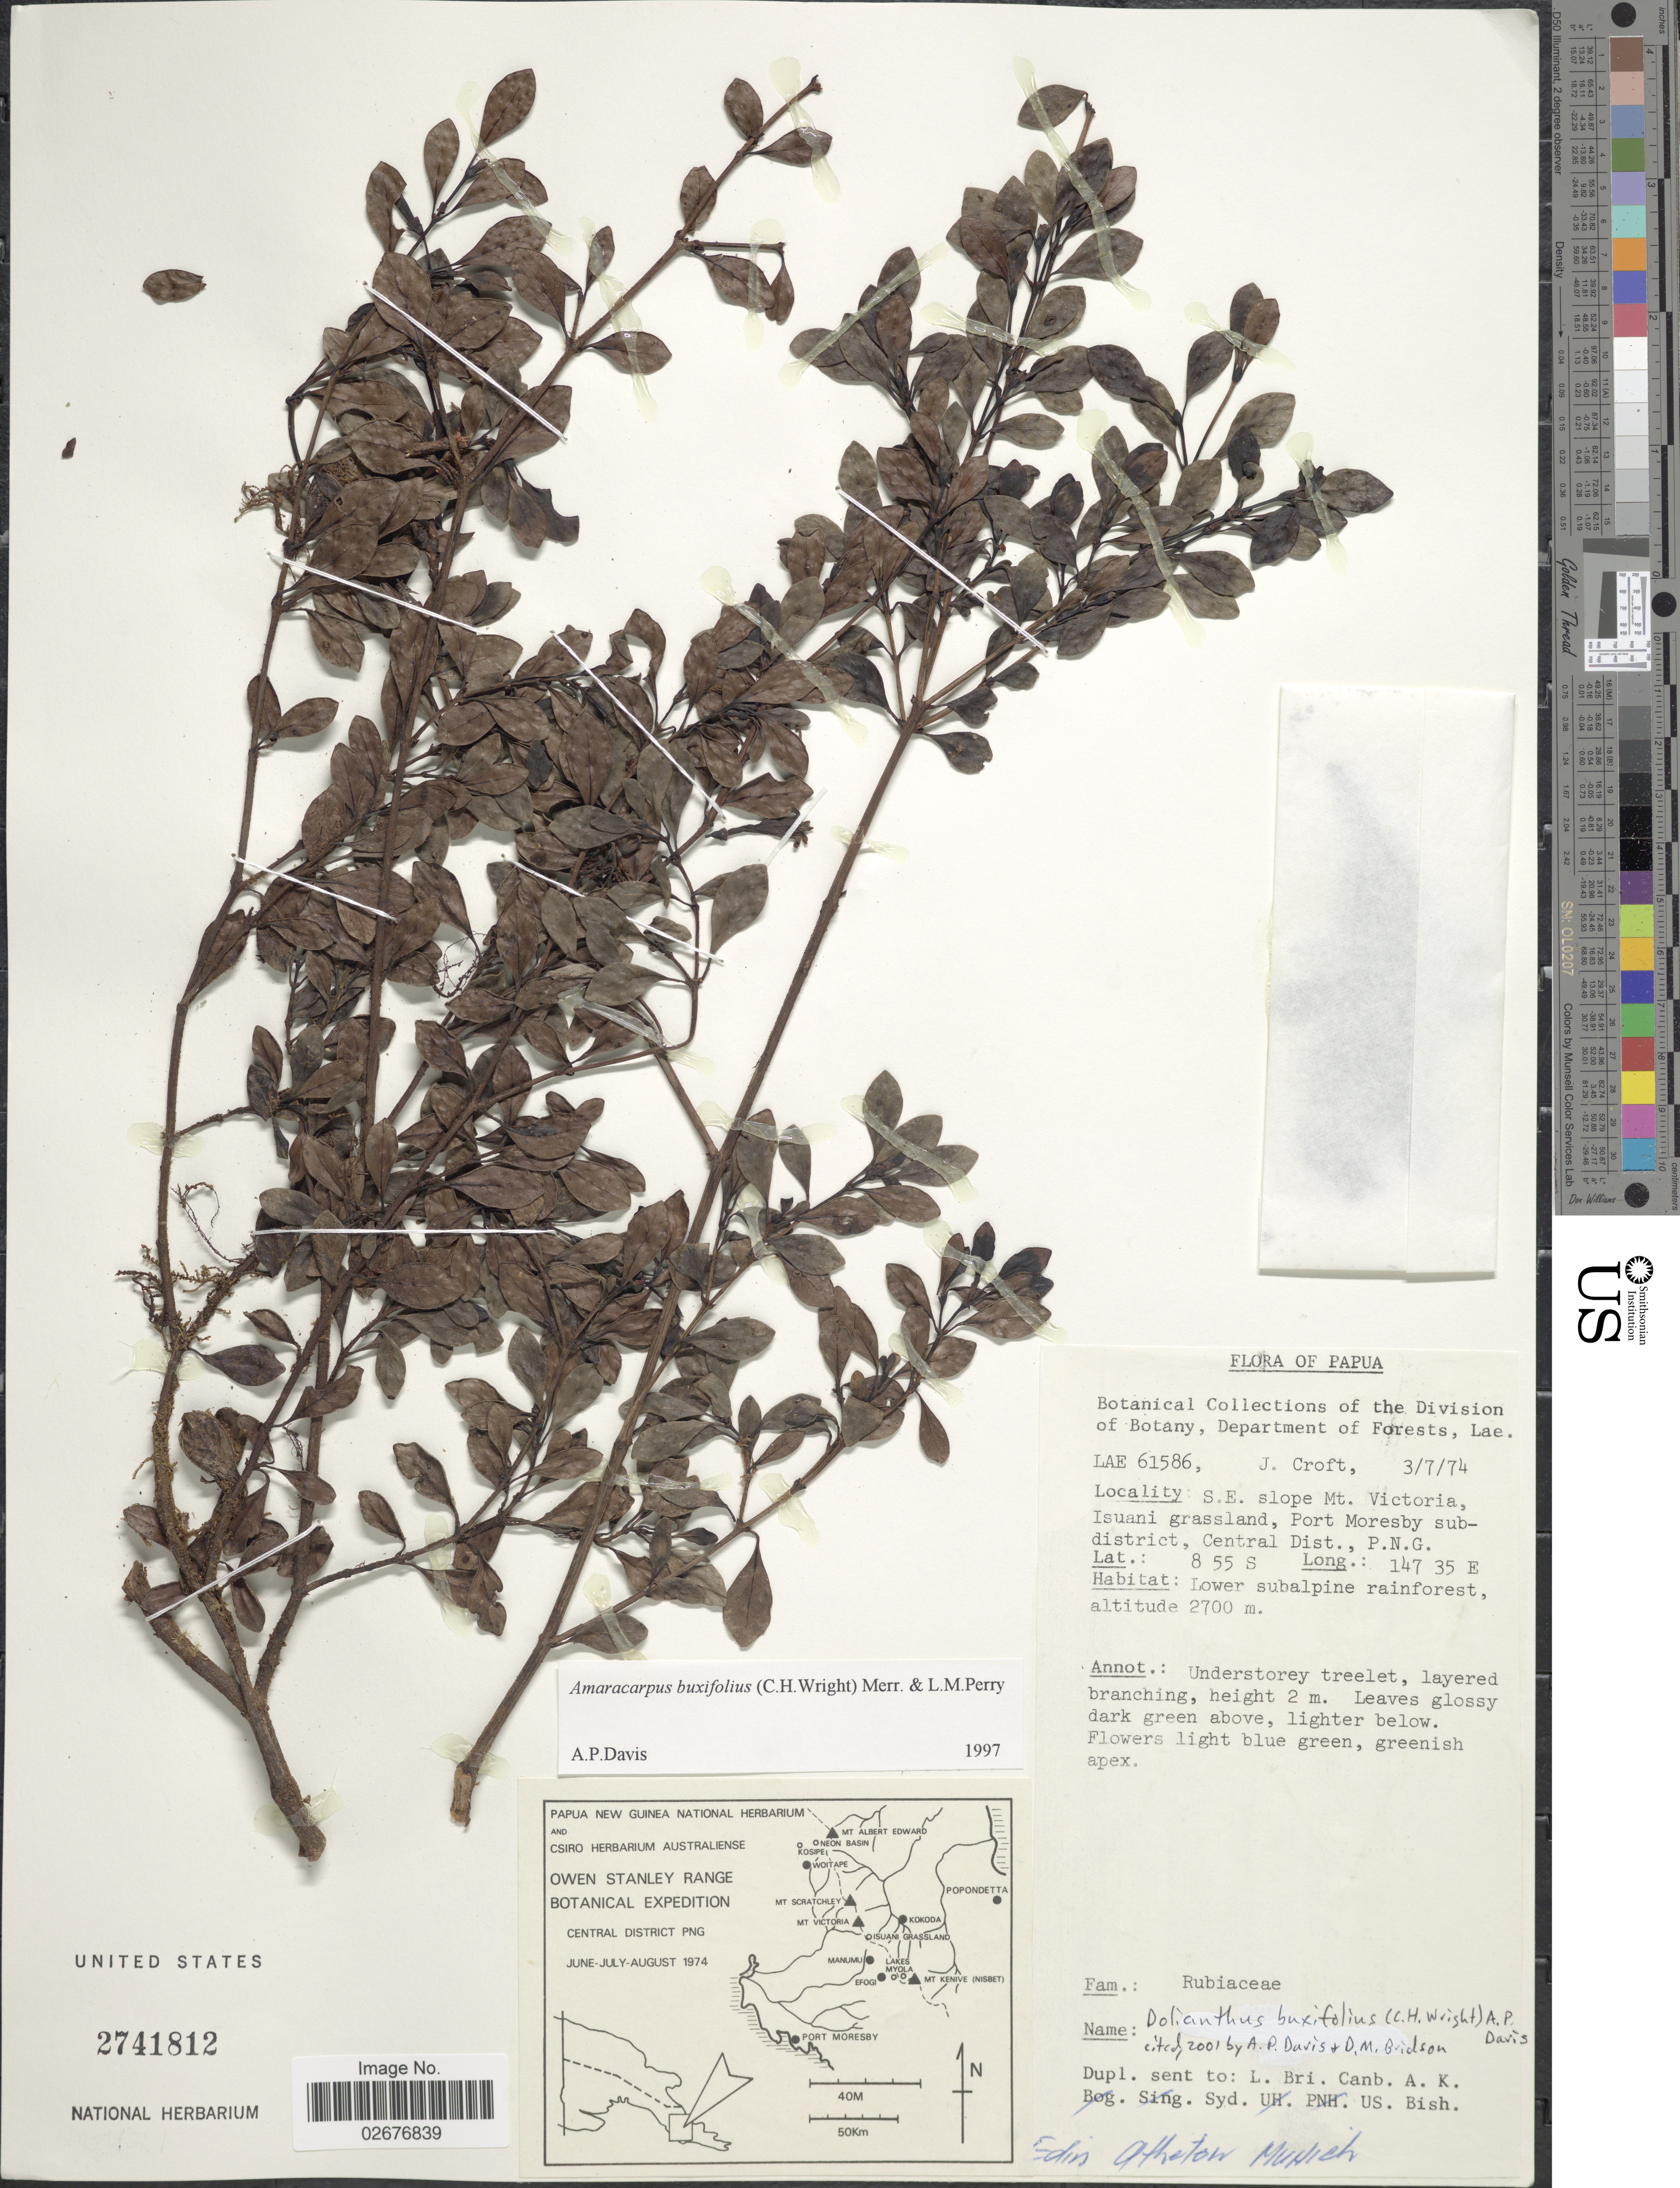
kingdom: Plantae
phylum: Tracheophyta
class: Magnoliopsida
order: Gentianales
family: Rubiaceae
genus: Dolianthus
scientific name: Dolianthus buxifolius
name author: (C.H. Wright) A.P. Davis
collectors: J. R. Croft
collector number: LAE61586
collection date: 1974-07-03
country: Papua New Guinea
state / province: Central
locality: Papua, S.E. slope of Mt. Victoria, Isuani grassland, Port Moresby sub-district, Owan Stanley Range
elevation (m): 2700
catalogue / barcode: US 2741812